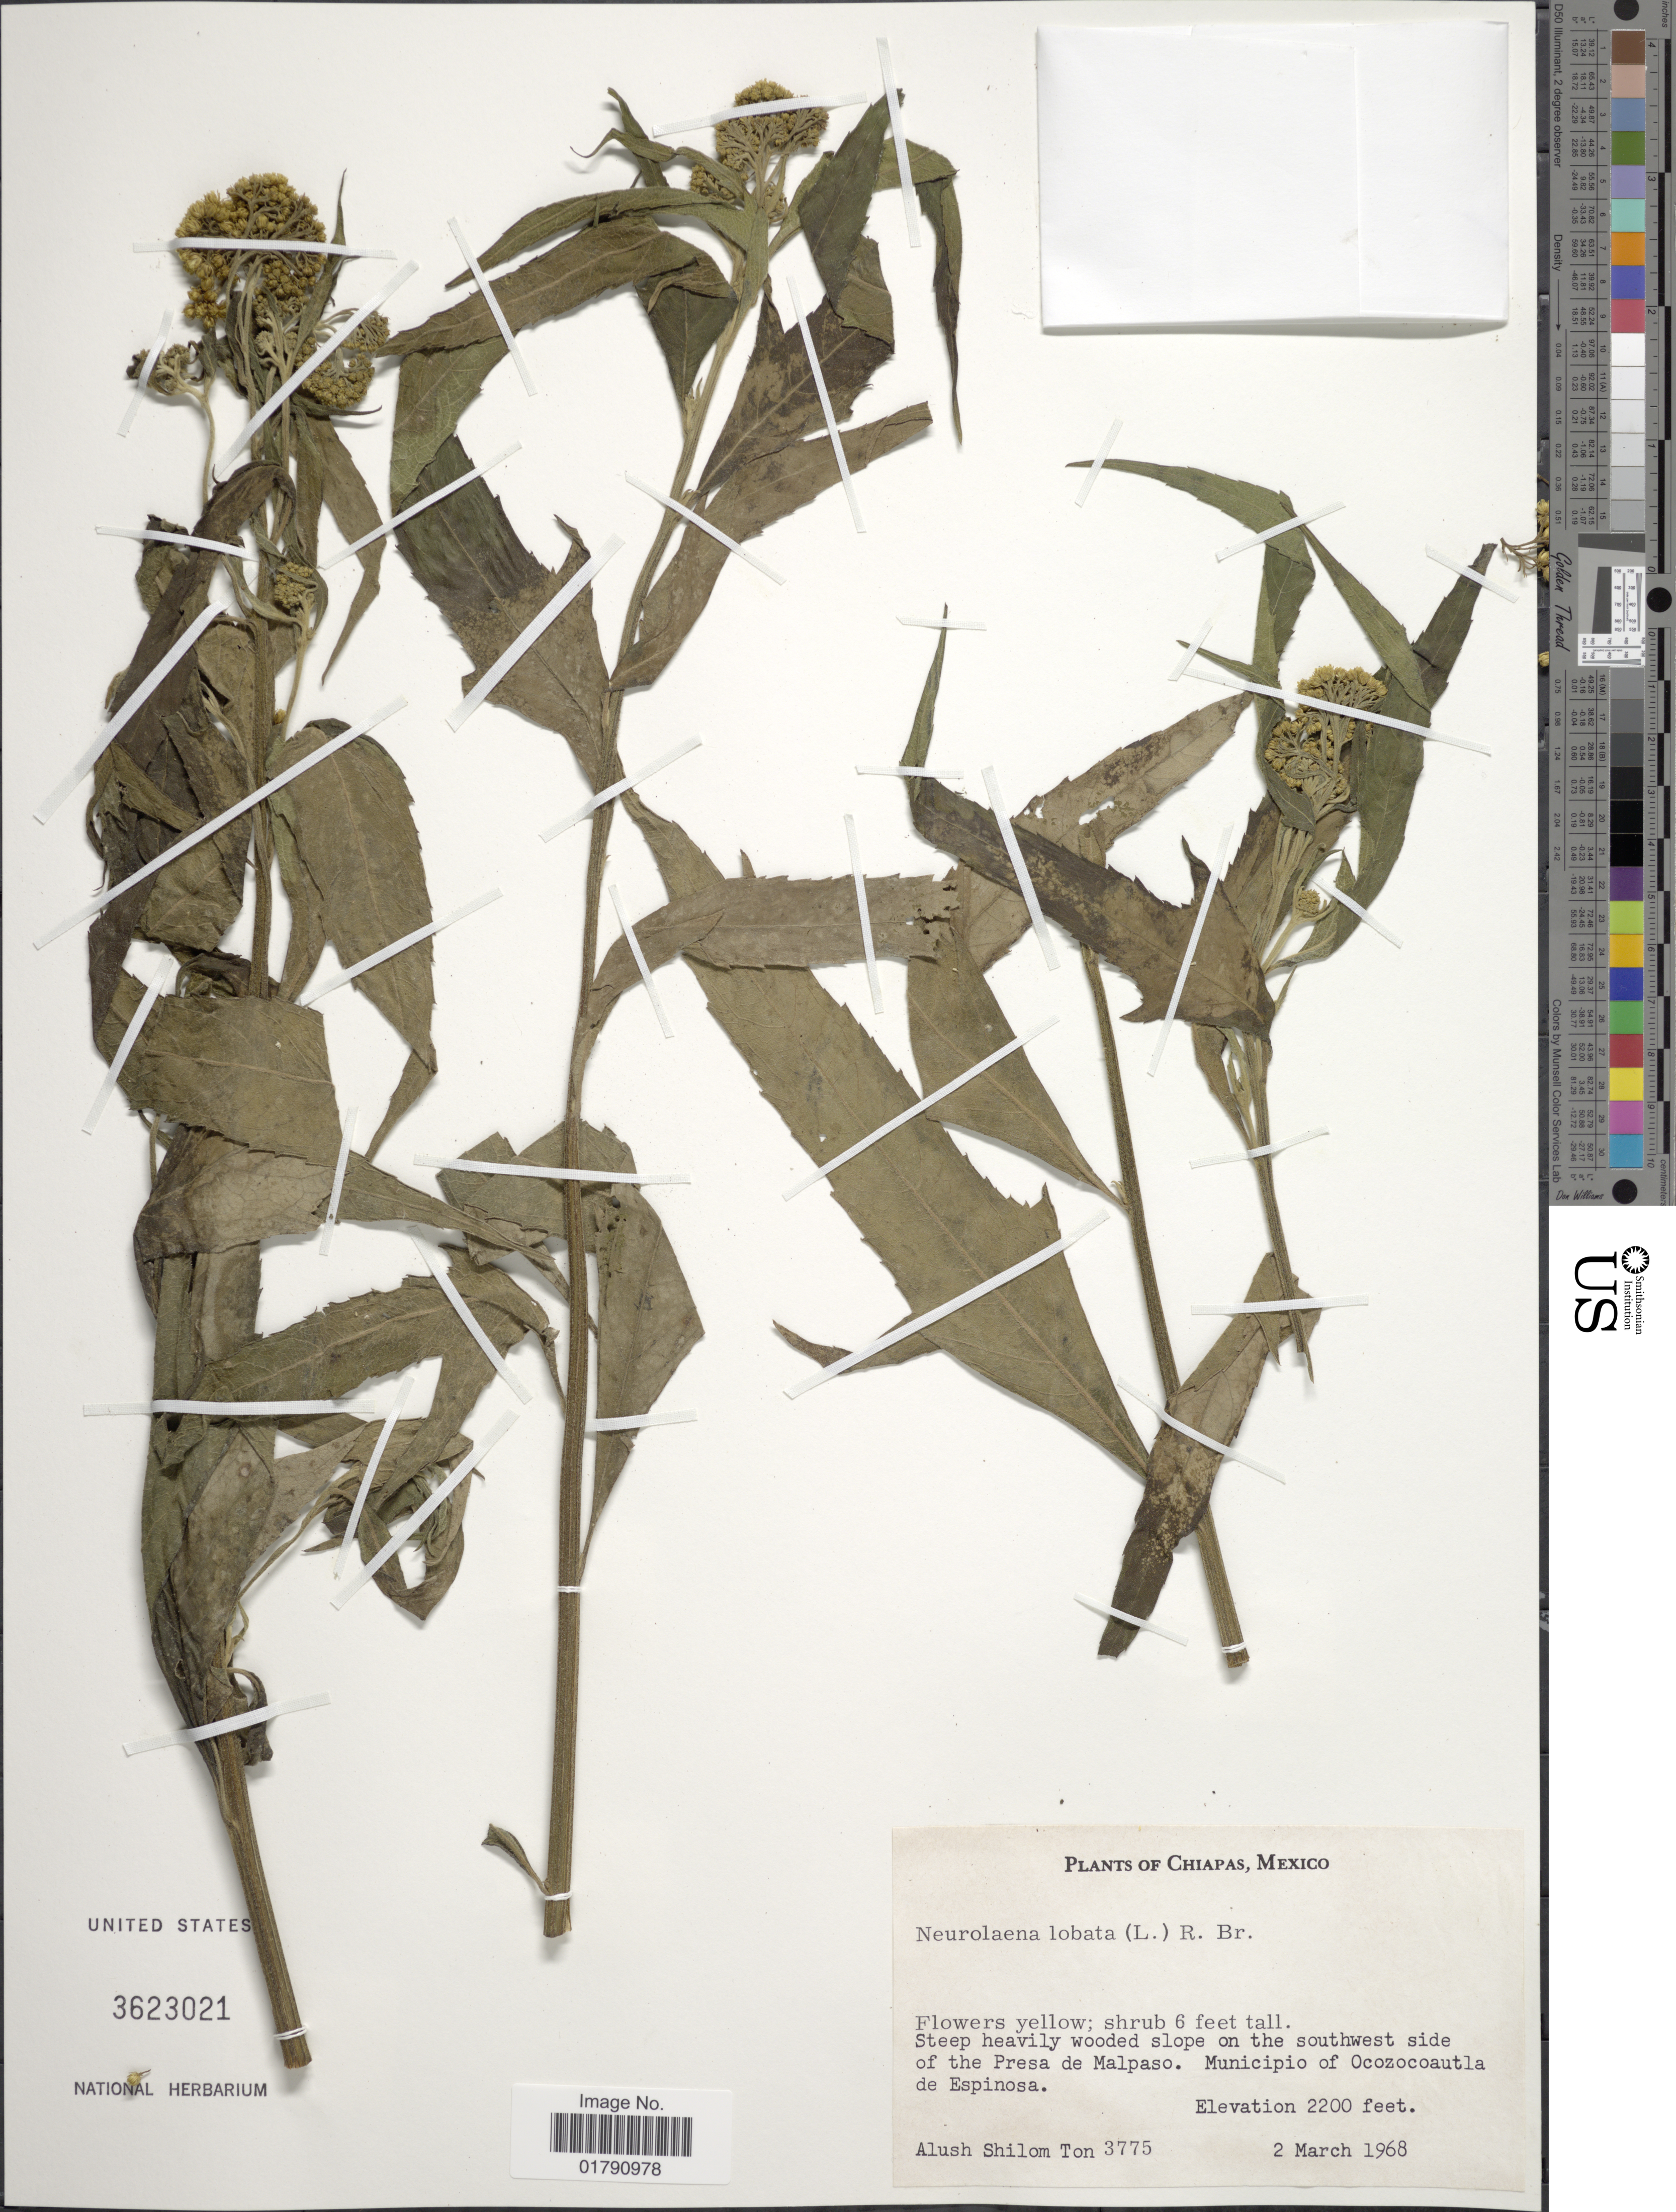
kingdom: Plantae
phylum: Tracheophyta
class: Magnoliopsida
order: Asterales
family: Asteraceae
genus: Neurolaena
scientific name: Neurolaena lobata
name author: (L.) R. Br. ex Cass.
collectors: A. M. Ton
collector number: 3775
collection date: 1968-03-02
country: Mexico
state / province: Chiapas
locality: Slope on the southwest side of the Presa de Malpaso, Municipio of Ocozocoautla de Espinosa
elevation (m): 671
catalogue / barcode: US 3623021